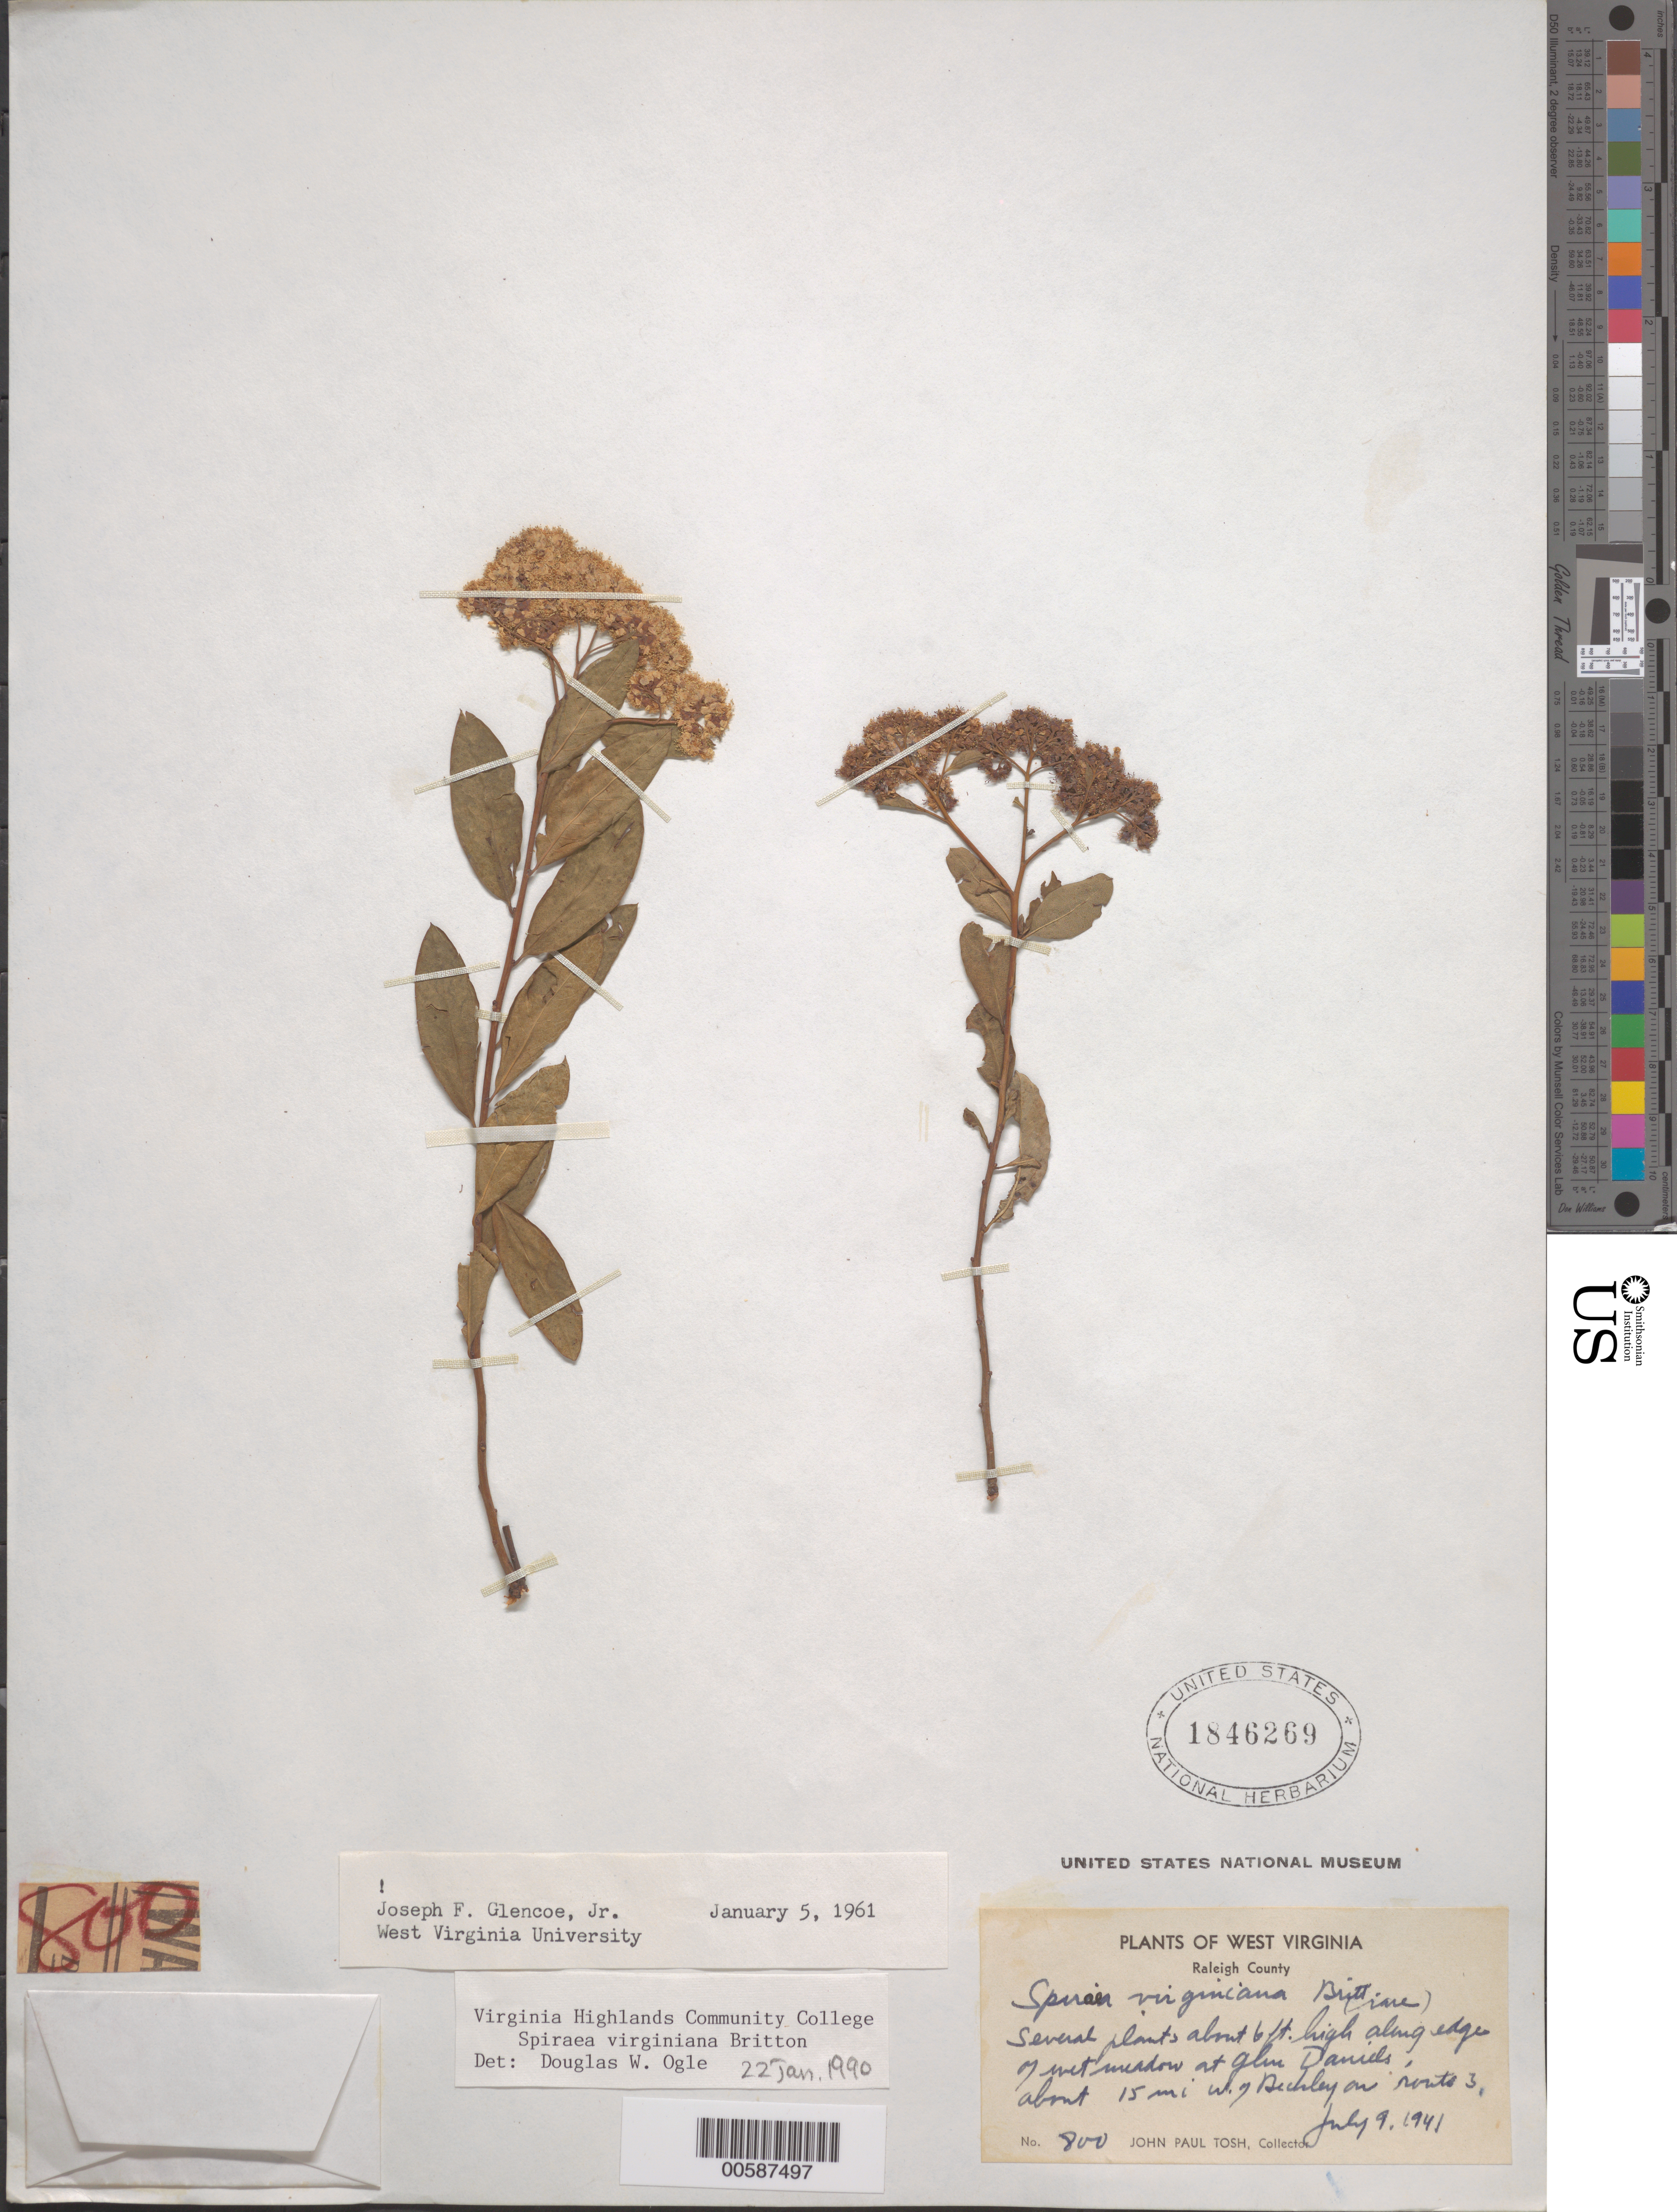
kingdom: Plantae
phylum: Tracheophyta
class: Magnoliopsida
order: Rosales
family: Rosaceae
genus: Spiraea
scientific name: Spiraea virginiana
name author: Britton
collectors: J. Tosh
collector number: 800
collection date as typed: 09 Jul 1941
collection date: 1941-07-09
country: United States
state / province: West Virginia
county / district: Raleigh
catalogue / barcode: US 1846269